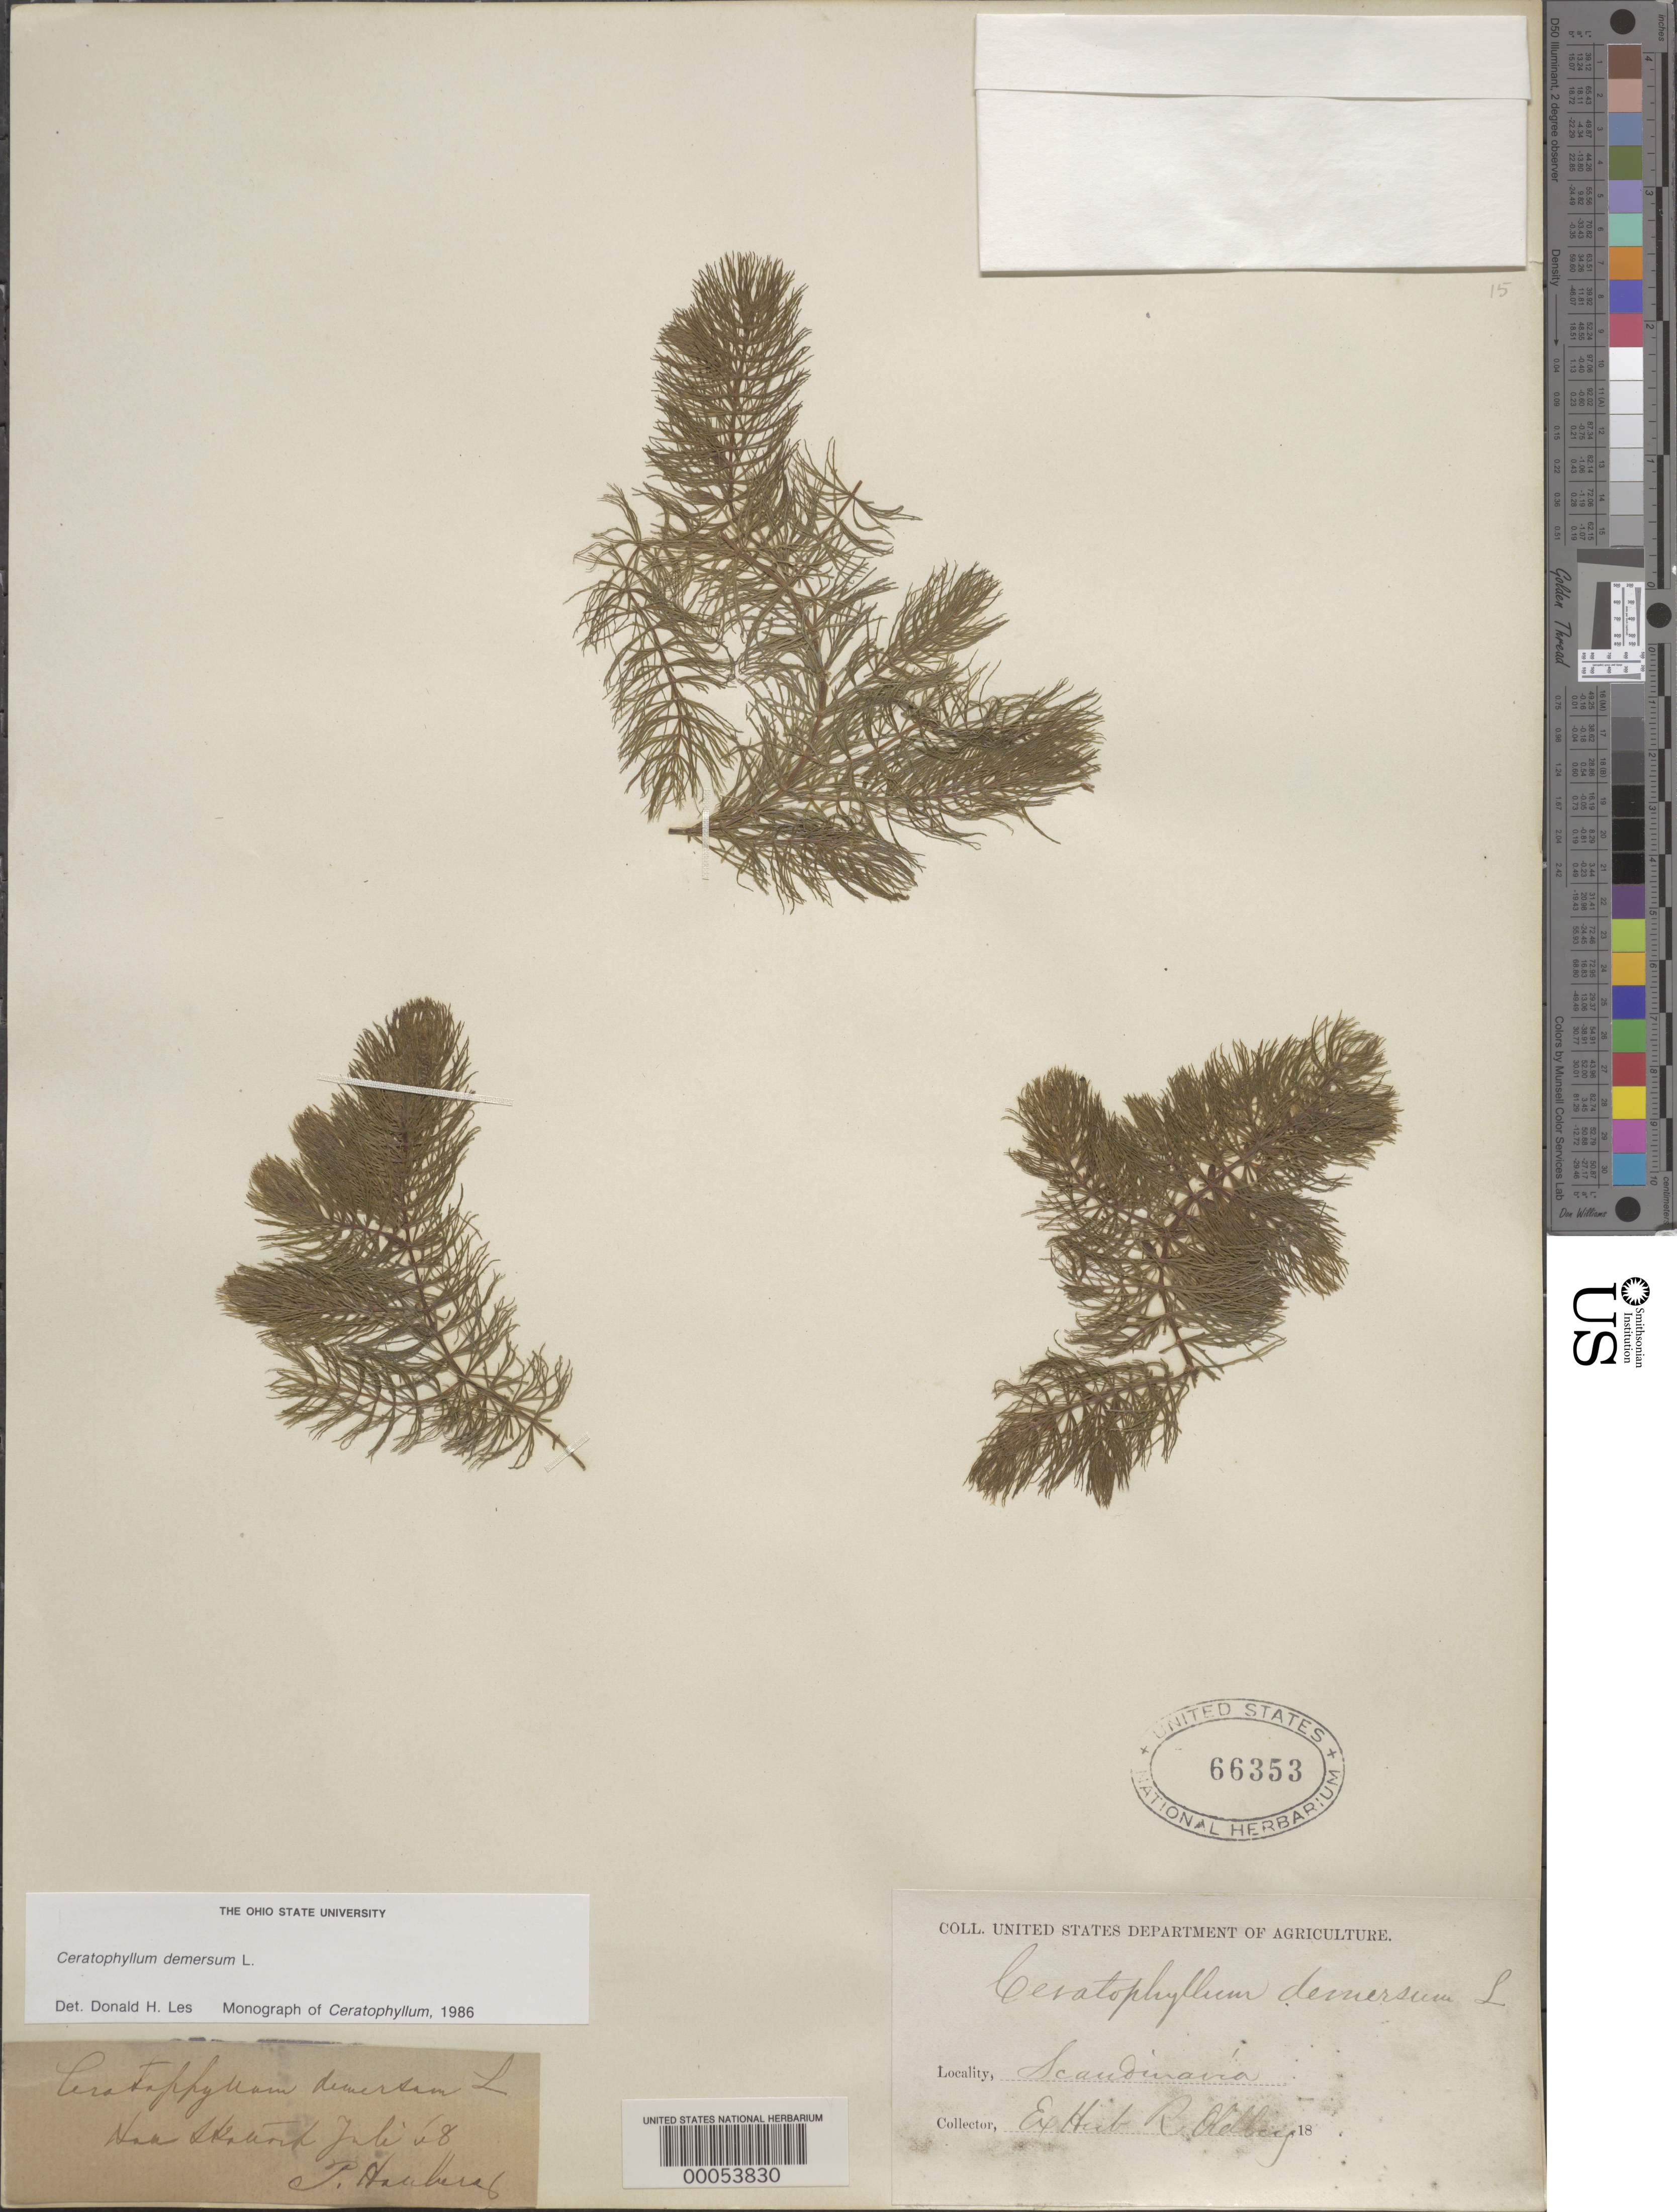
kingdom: Plantae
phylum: Tracheophyta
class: Magnoliopsida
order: Ceratophyllales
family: Ceratophyllaceae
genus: Ceratophyllum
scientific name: Ceratophyllum demersum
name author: L.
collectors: P. Hanberg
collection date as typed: Transcribed d/m/y: /7/68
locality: Naa Skrant. [interpreted] Scandinavia.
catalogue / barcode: US 66353